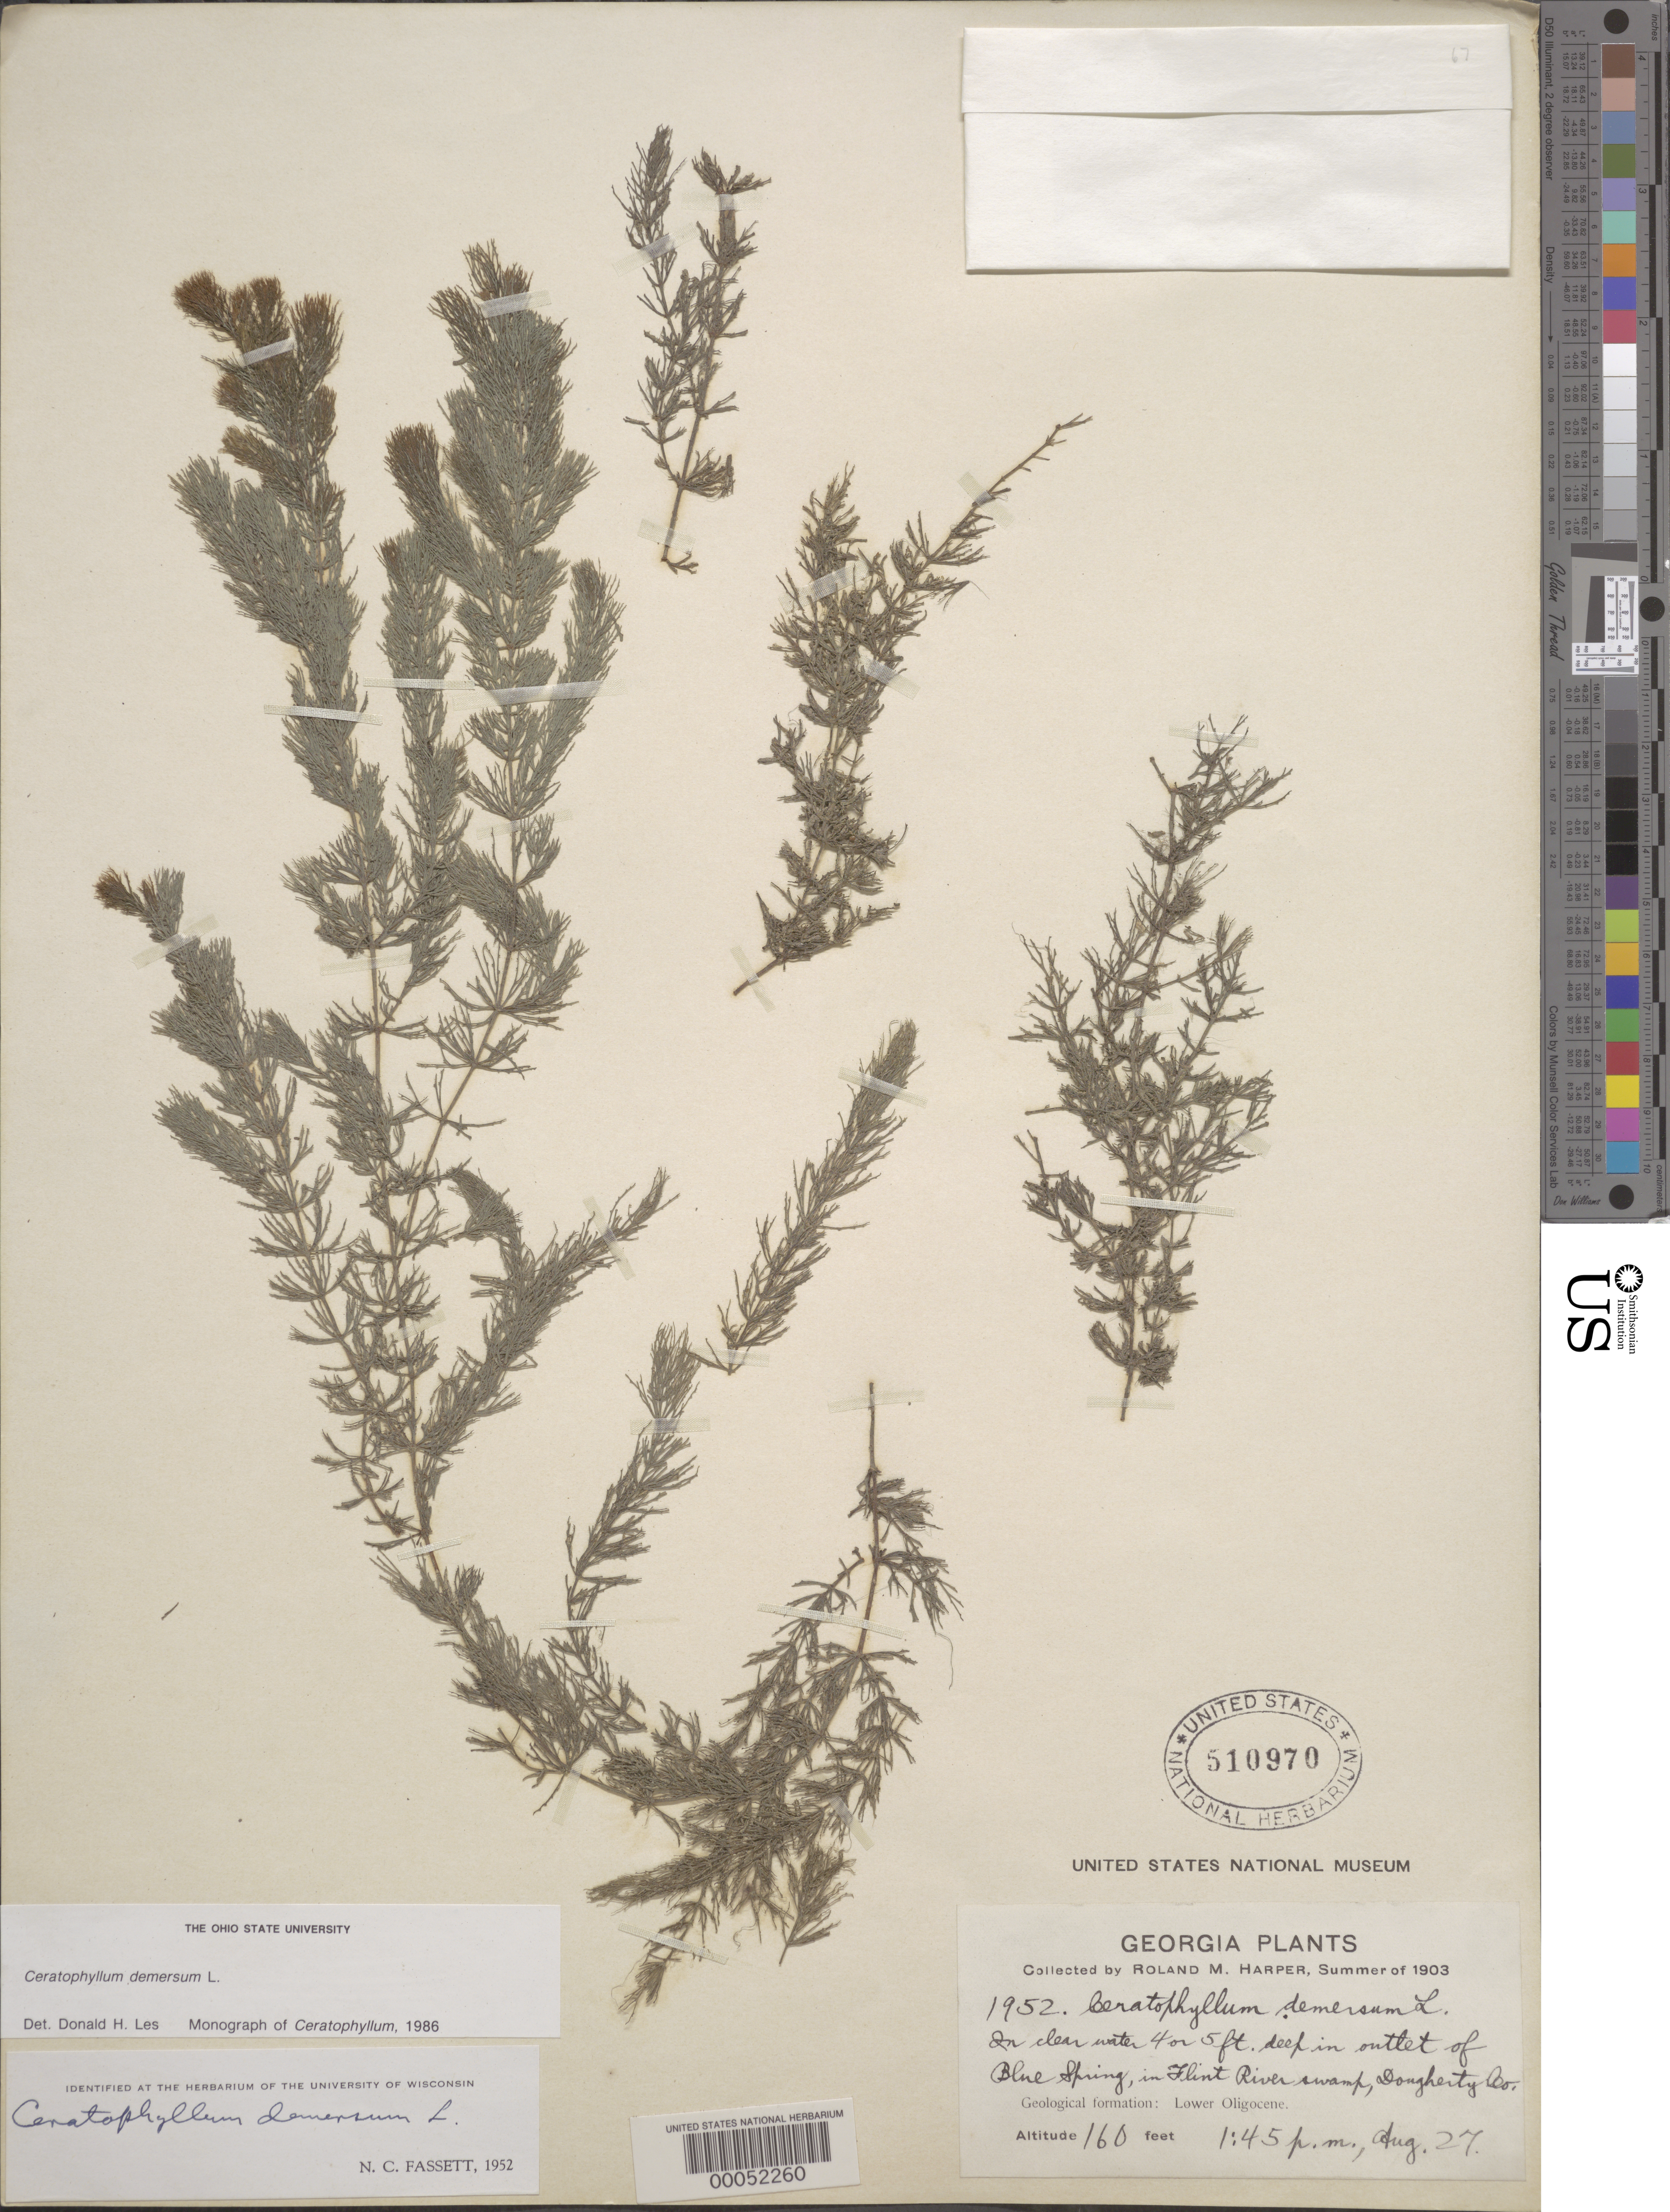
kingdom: Plantae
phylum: Tracheophyta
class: Magnoliopsida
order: Ceratophyllales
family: Ceratophyllaceae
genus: Ceratophyllum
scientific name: Ceratophyllum demersum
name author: L.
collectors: R. M. Harper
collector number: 1952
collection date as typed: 27 Aug 1903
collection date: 1903-08-27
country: United States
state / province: Georgia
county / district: Dougherty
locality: In oulet of blue spring and in flint river swamp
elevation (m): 49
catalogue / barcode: US 510970